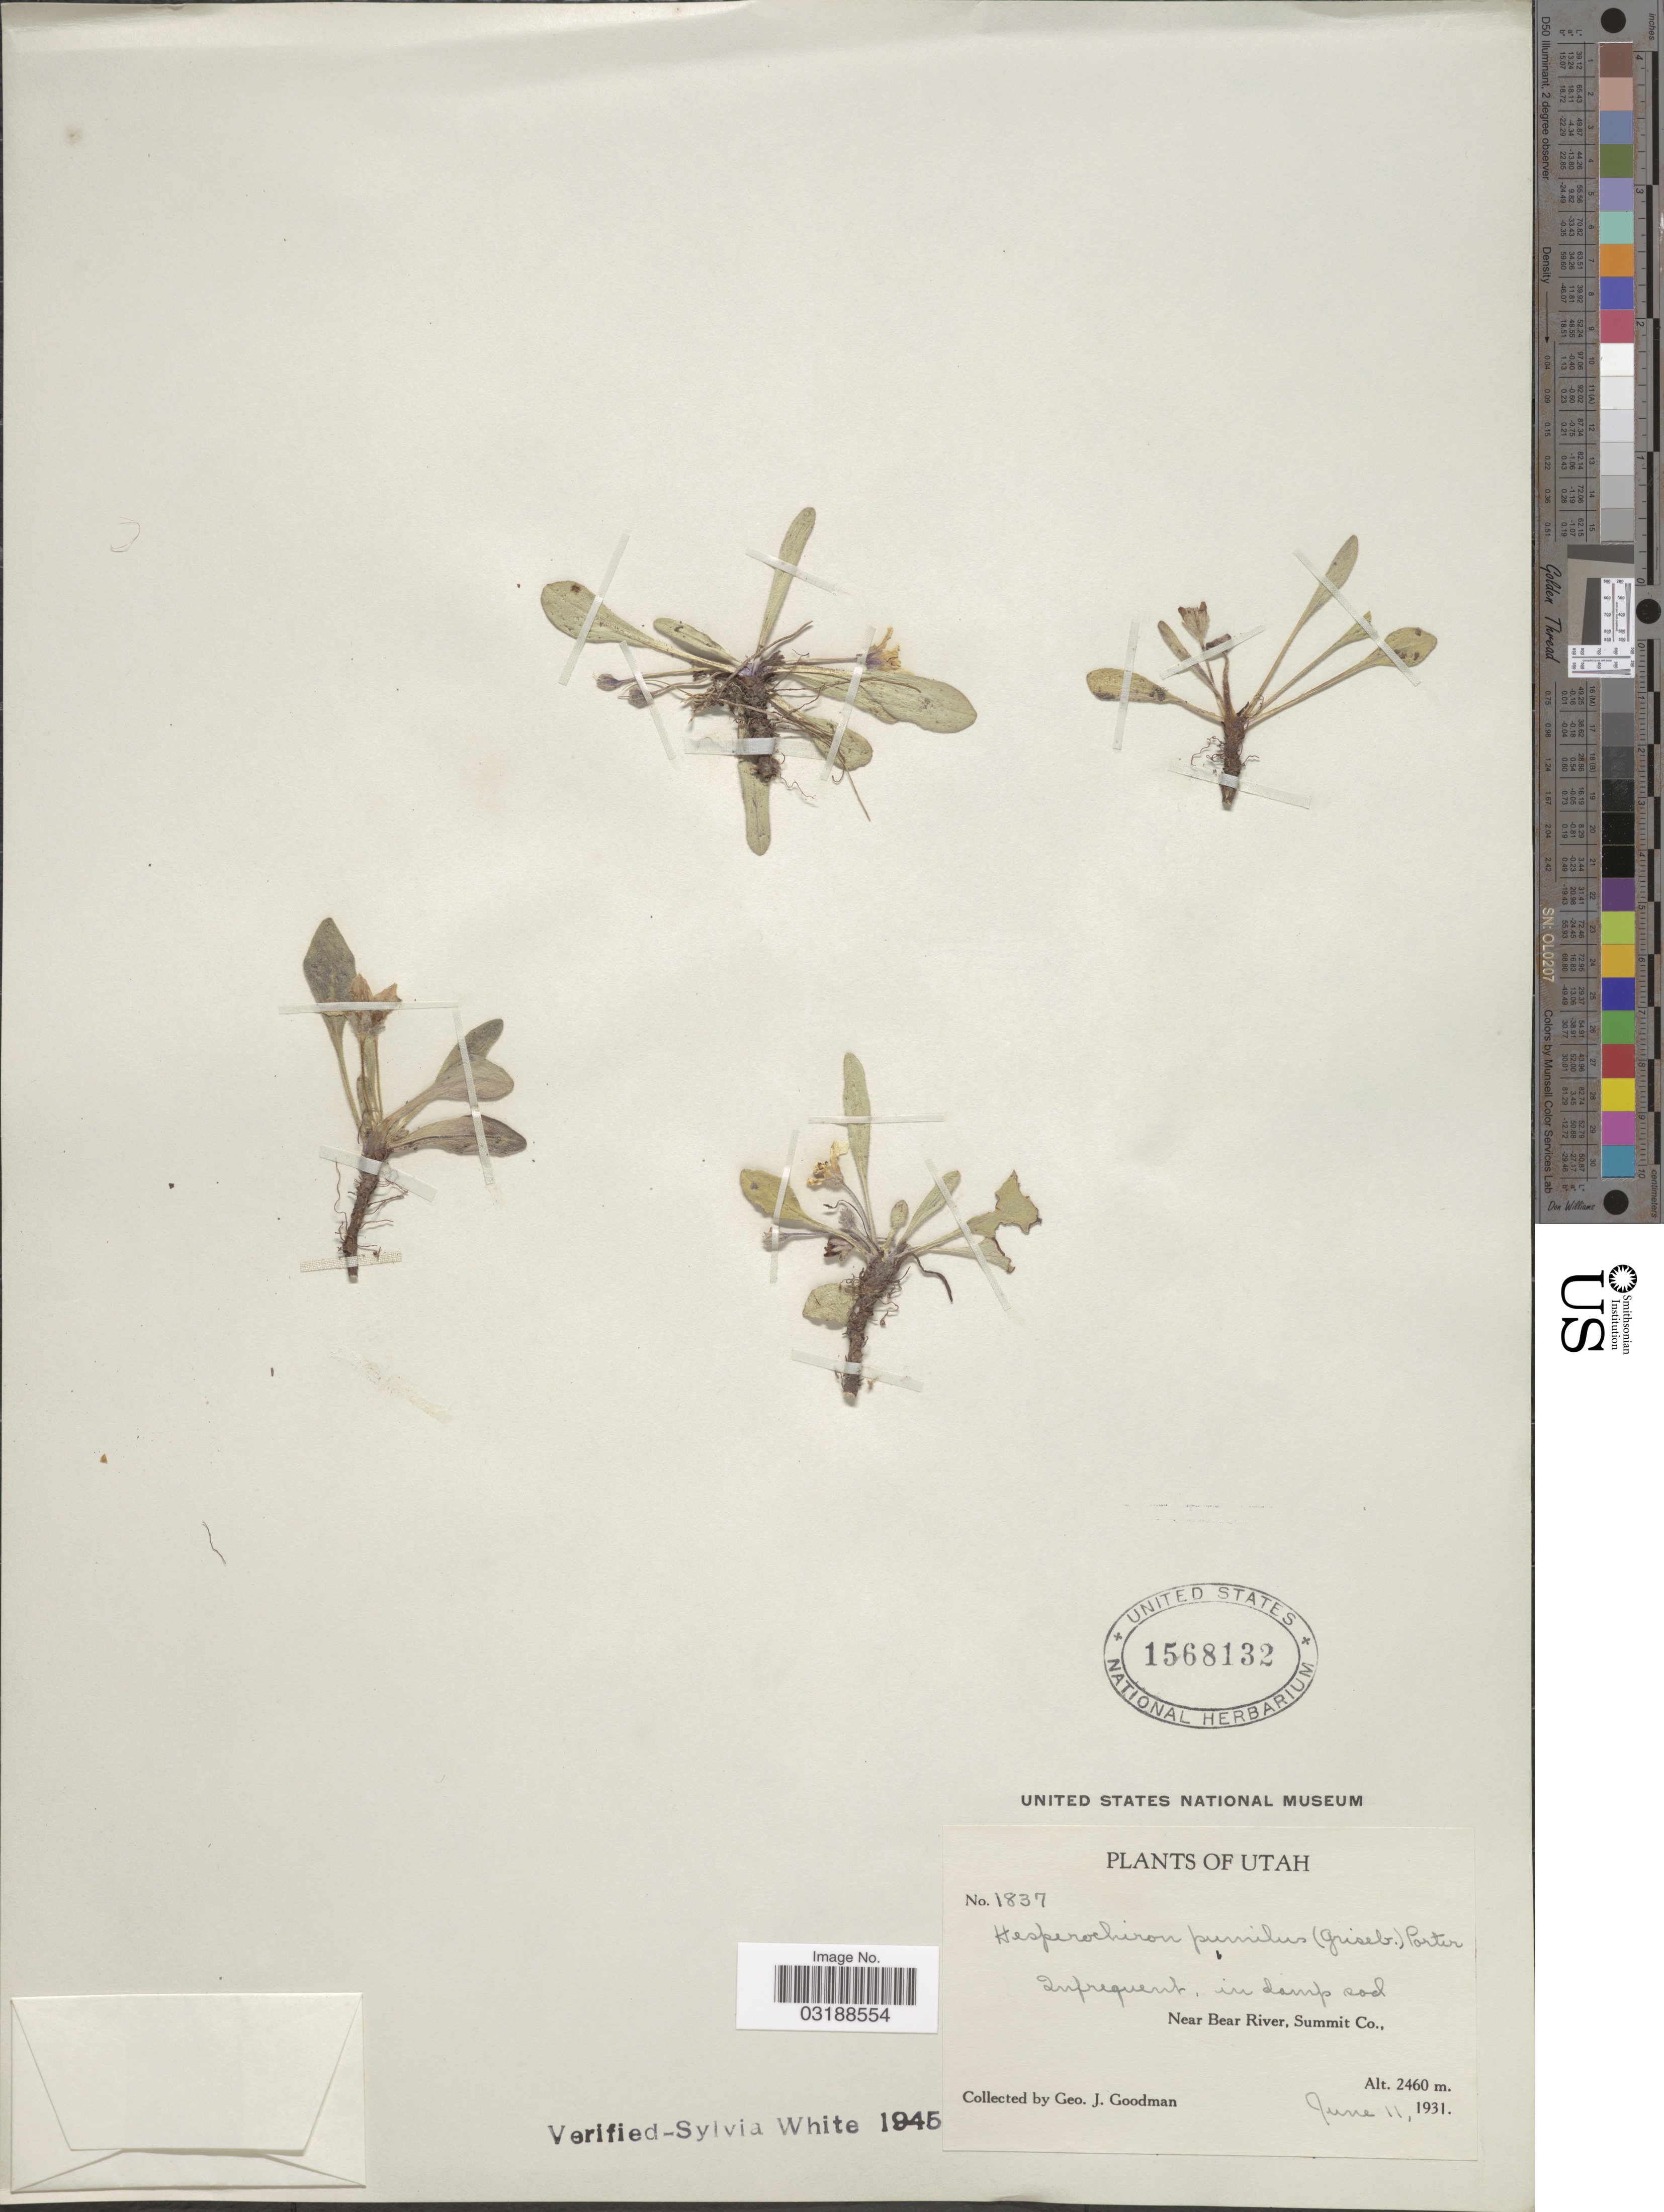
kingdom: Plantae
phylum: Tracheophyta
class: Magnoliopsida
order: Boraginales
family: Hydrophyllaceae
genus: Hesperochiron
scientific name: Hesperochiron pumilus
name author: (Griseb.) Porter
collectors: G. J. Goodman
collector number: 1837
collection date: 1931-06-11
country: United States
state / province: Utah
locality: Near Bear River, Summit Co.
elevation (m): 2460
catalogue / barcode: US 1568132